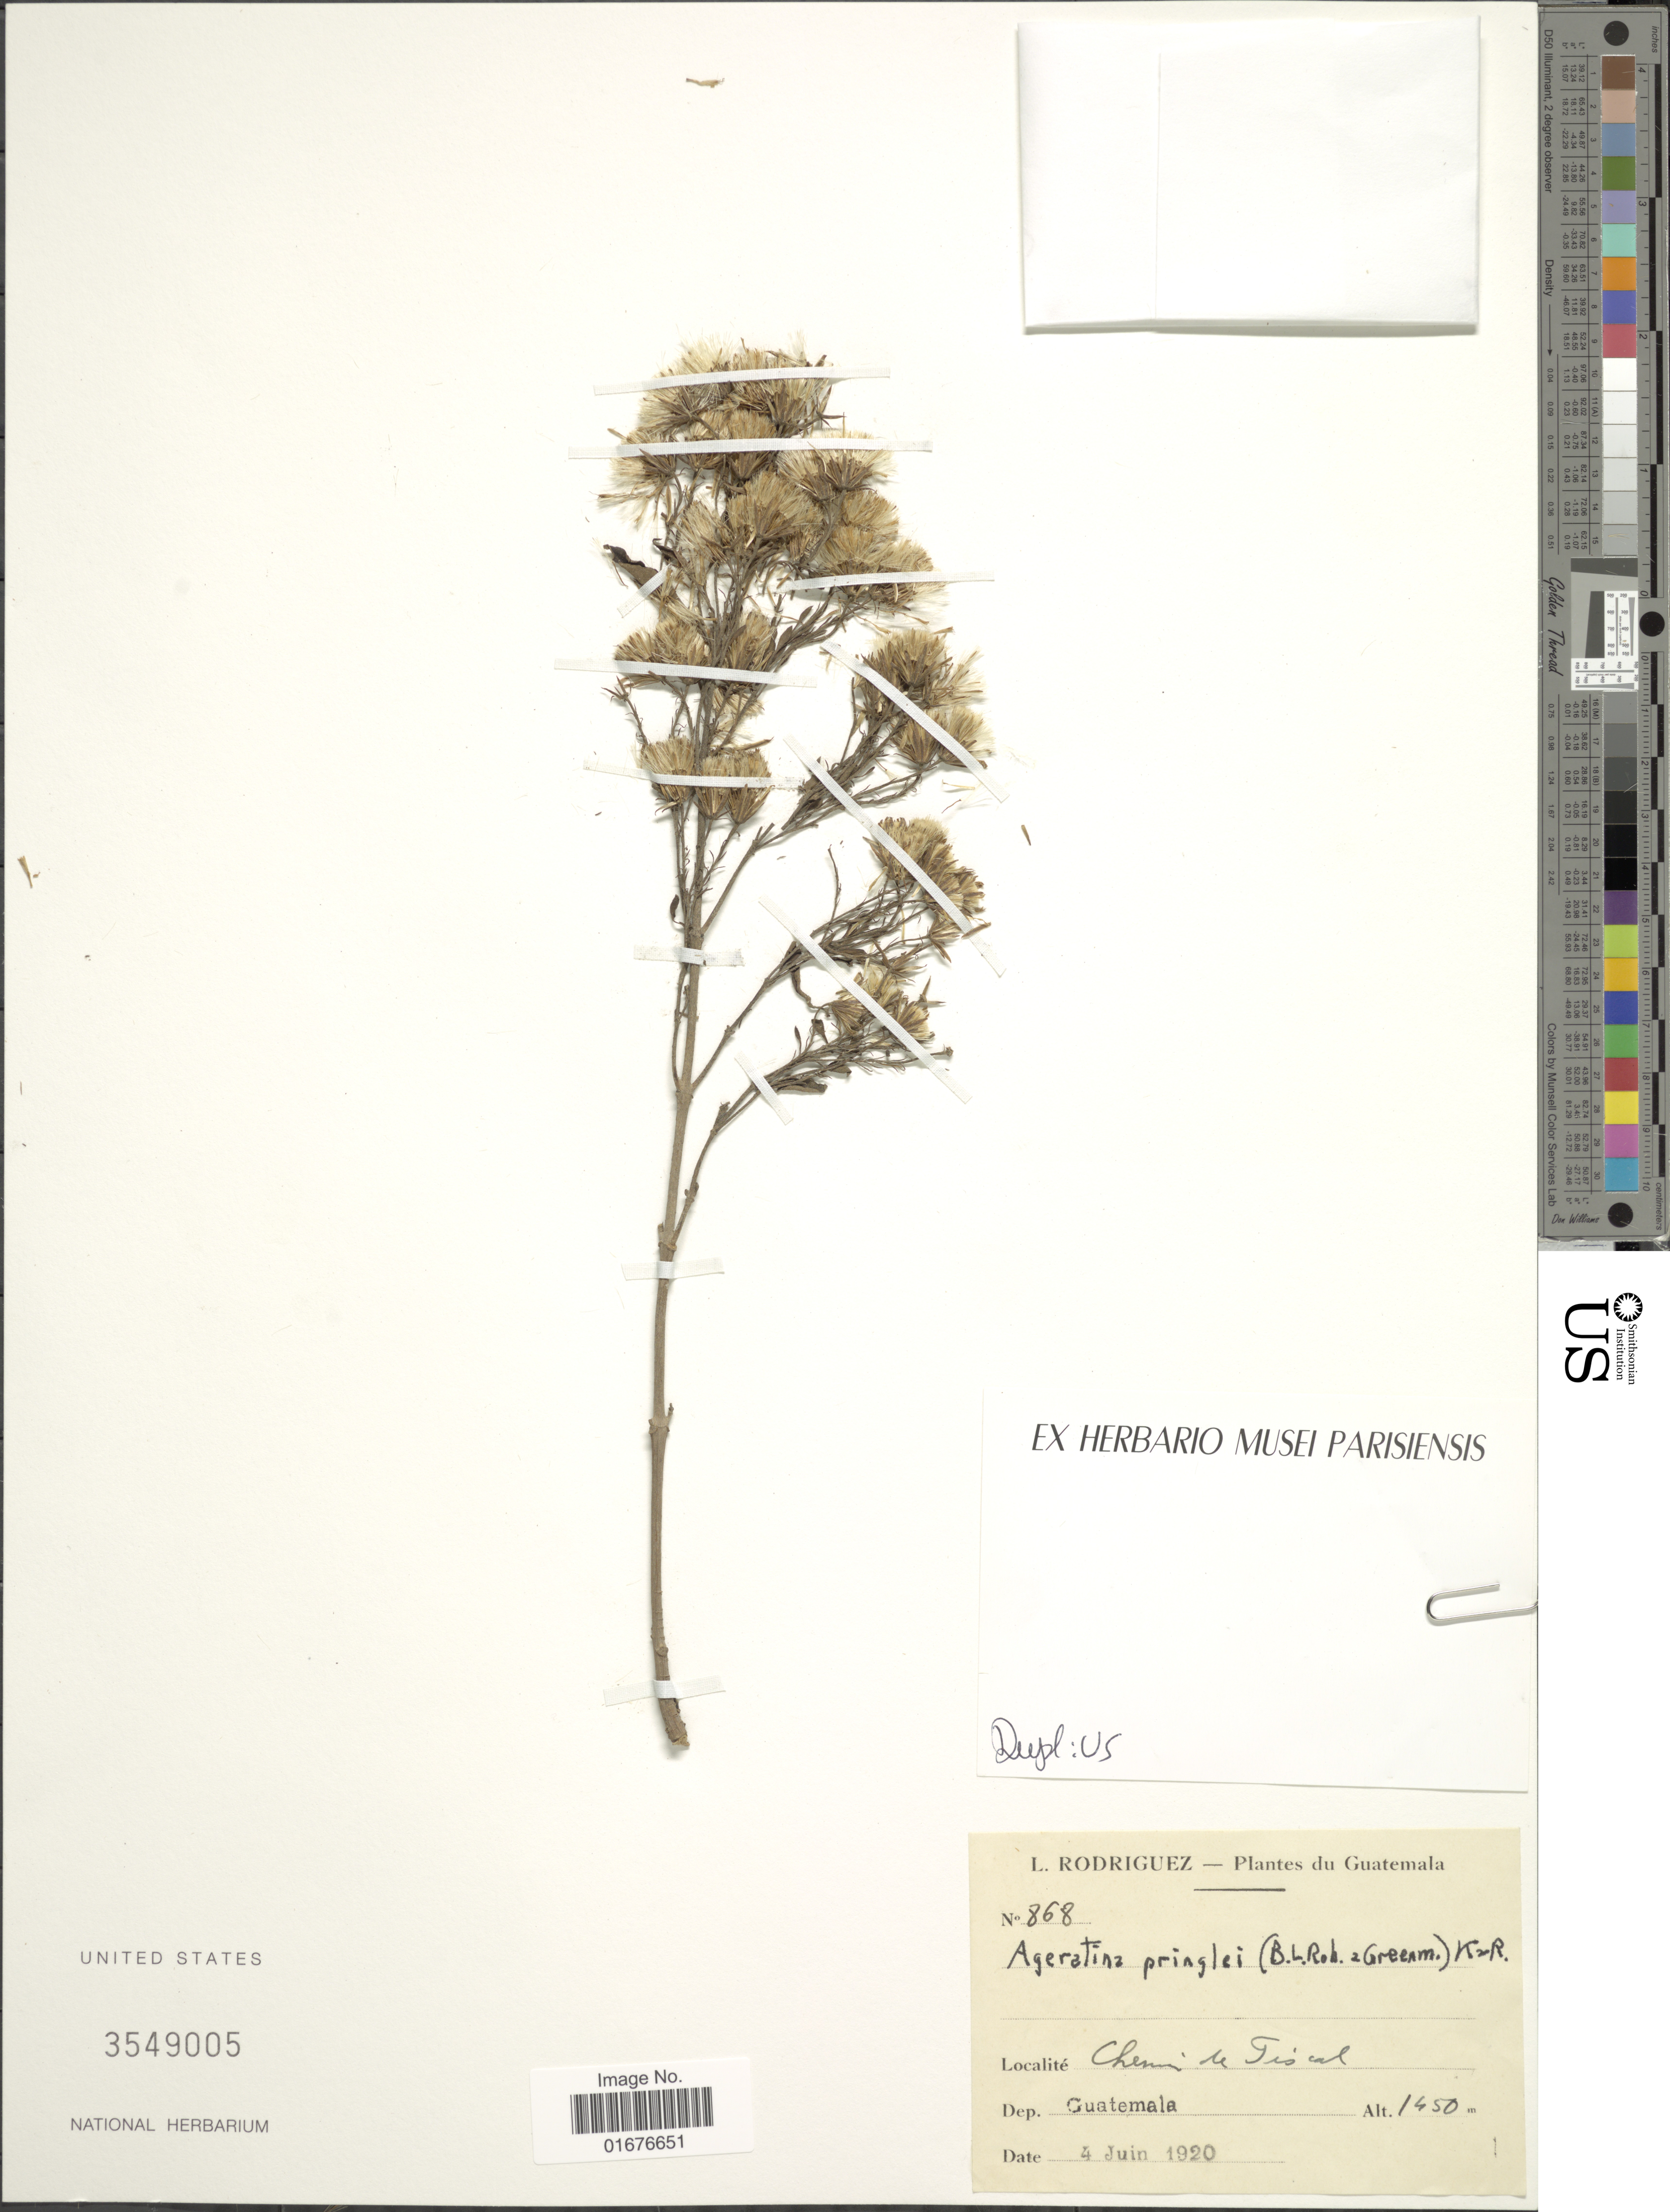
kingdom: Plantae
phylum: Tracheophyta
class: Magnoliopsida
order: Asterales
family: Asteraceae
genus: Ageratina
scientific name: Ageratina pringlei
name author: (B.L. Rob. & Greenm.) R.M. King & H. Rob.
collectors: L. Rodriguez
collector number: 868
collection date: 1920-06-04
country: Guatemala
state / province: Guatemala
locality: Chemi de Tiscal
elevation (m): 1450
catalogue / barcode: US 3549005